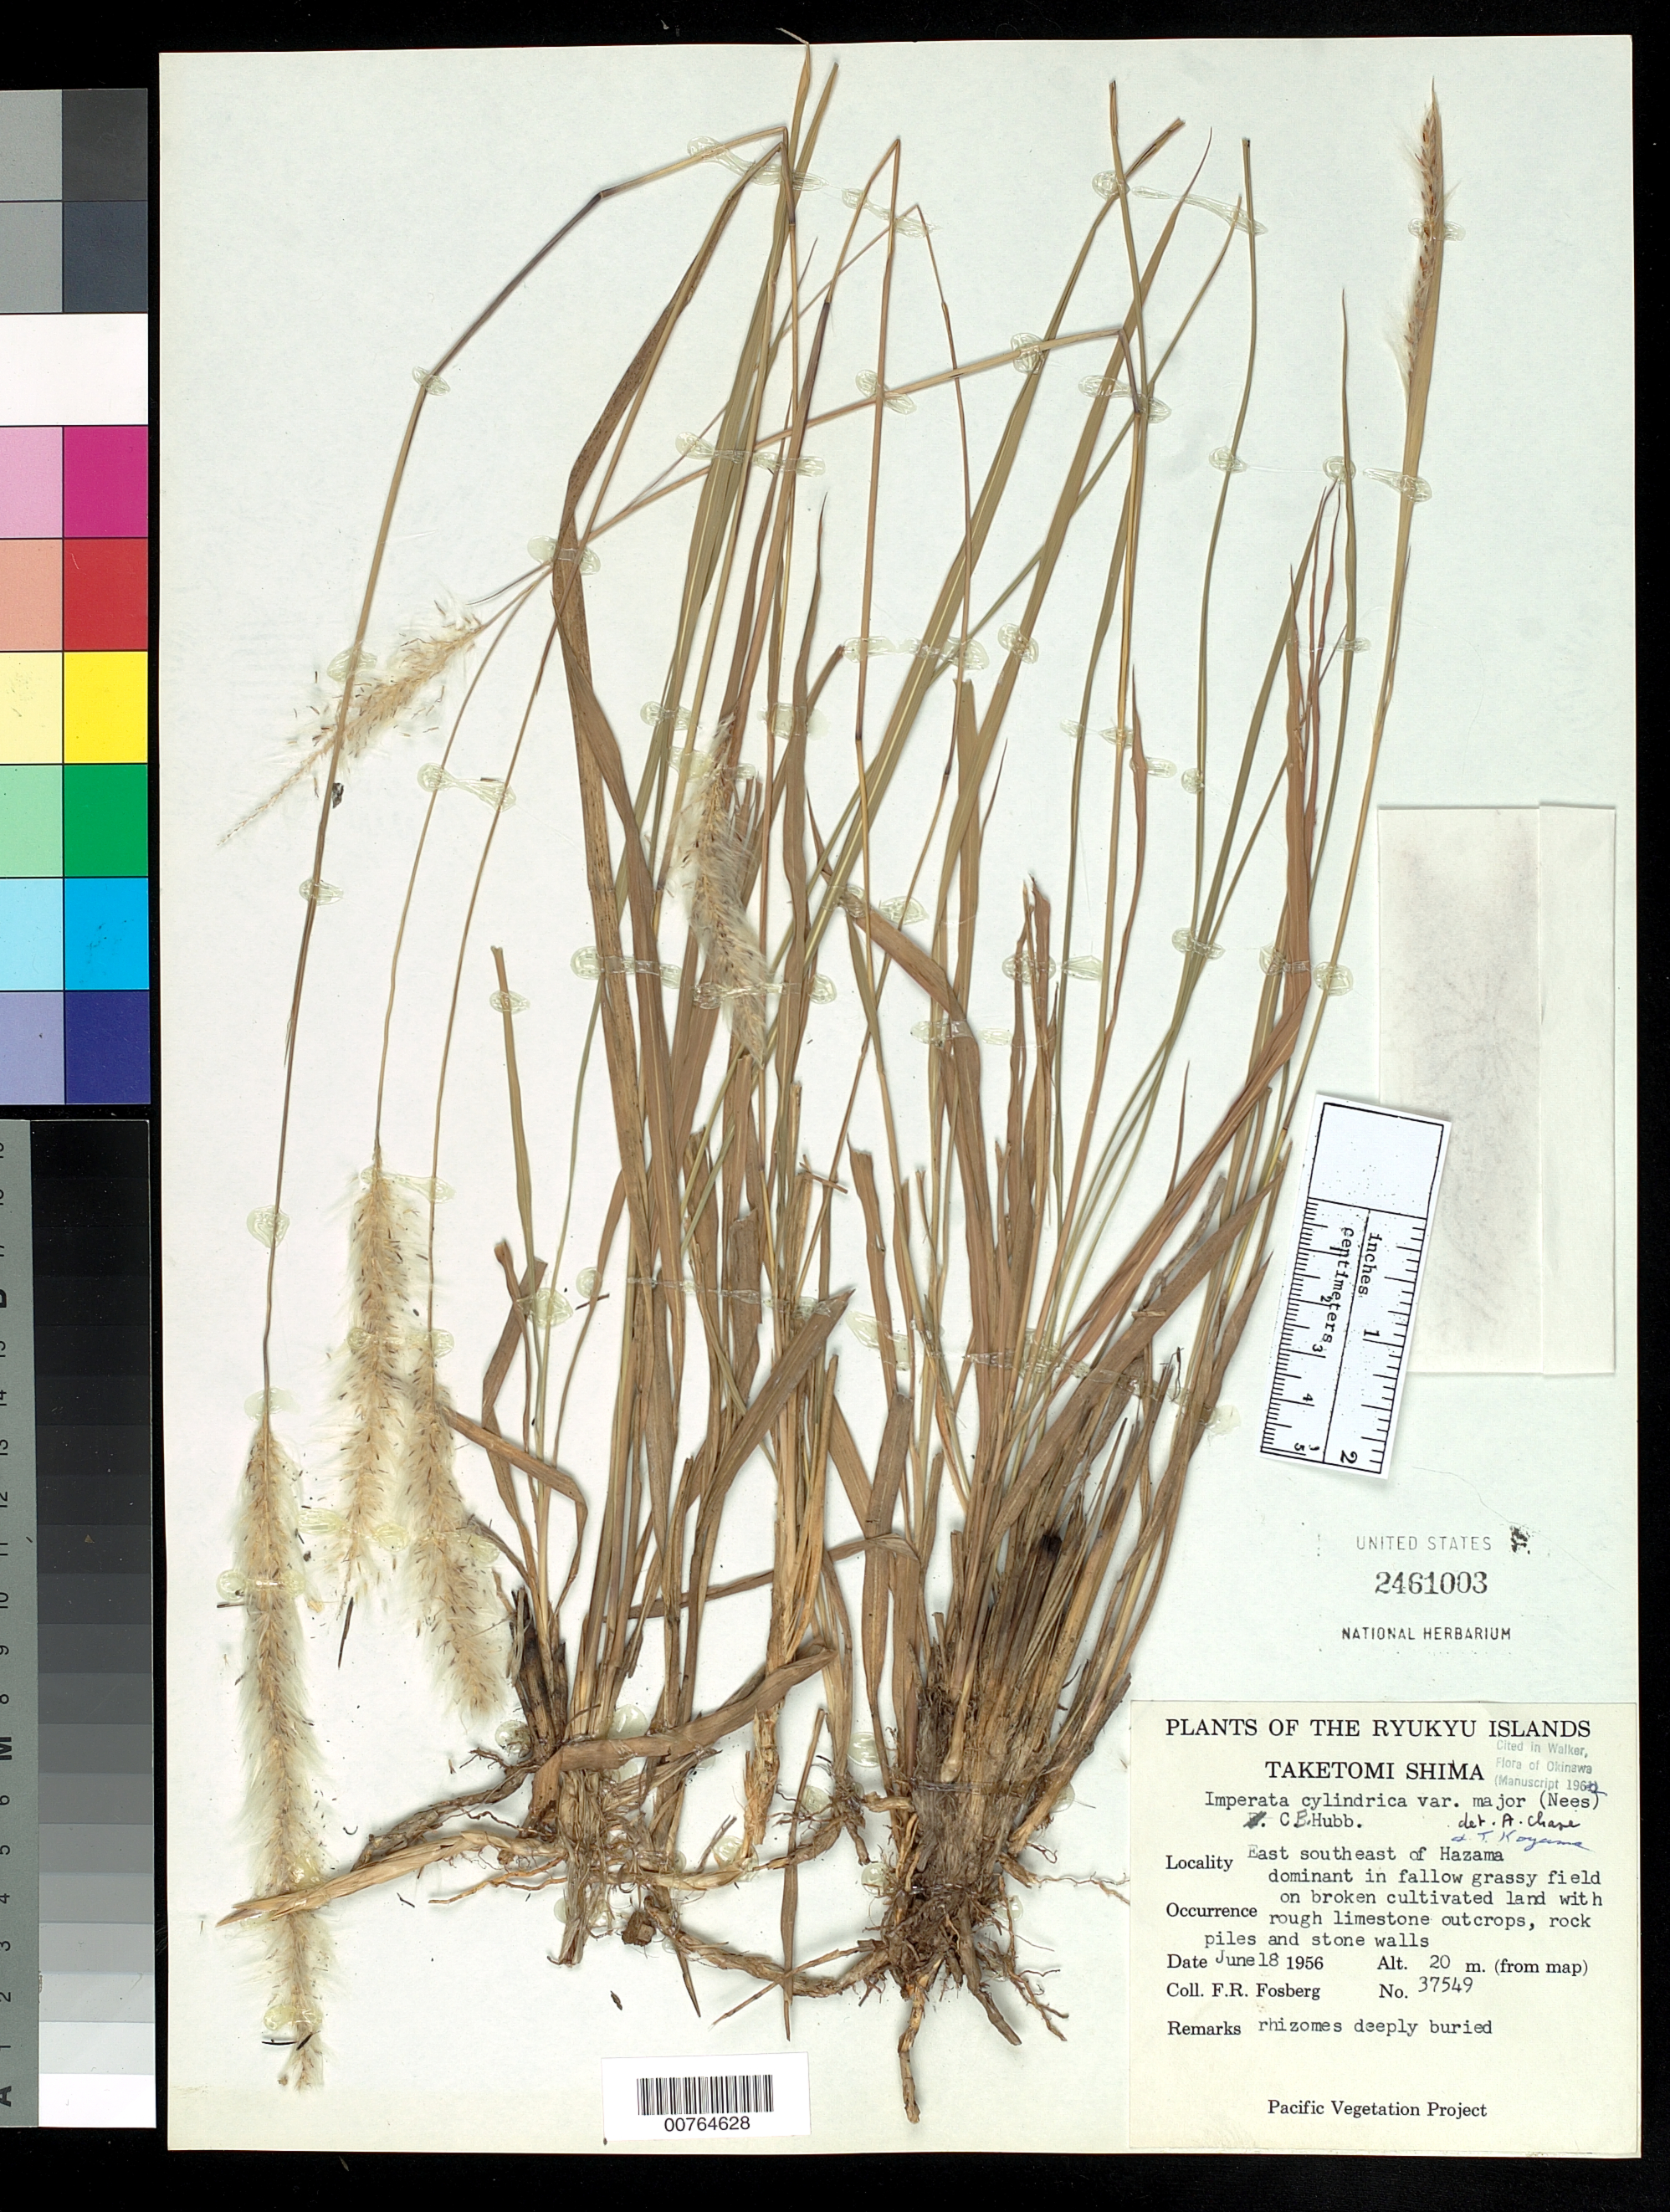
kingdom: Plantae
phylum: Tracheophyta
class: Liliopsida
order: Poales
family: Poaceae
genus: Imperata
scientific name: Imperata cylindrica var. major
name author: (Nees) C.E. Hubb.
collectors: F. R. Fosberg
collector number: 37549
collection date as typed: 18 Jun 1956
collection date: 1956-06-18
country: Japan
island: Taketomi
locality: Taketomi Shima, ESE of Hazama.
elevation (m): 20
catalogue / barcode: US 2461003